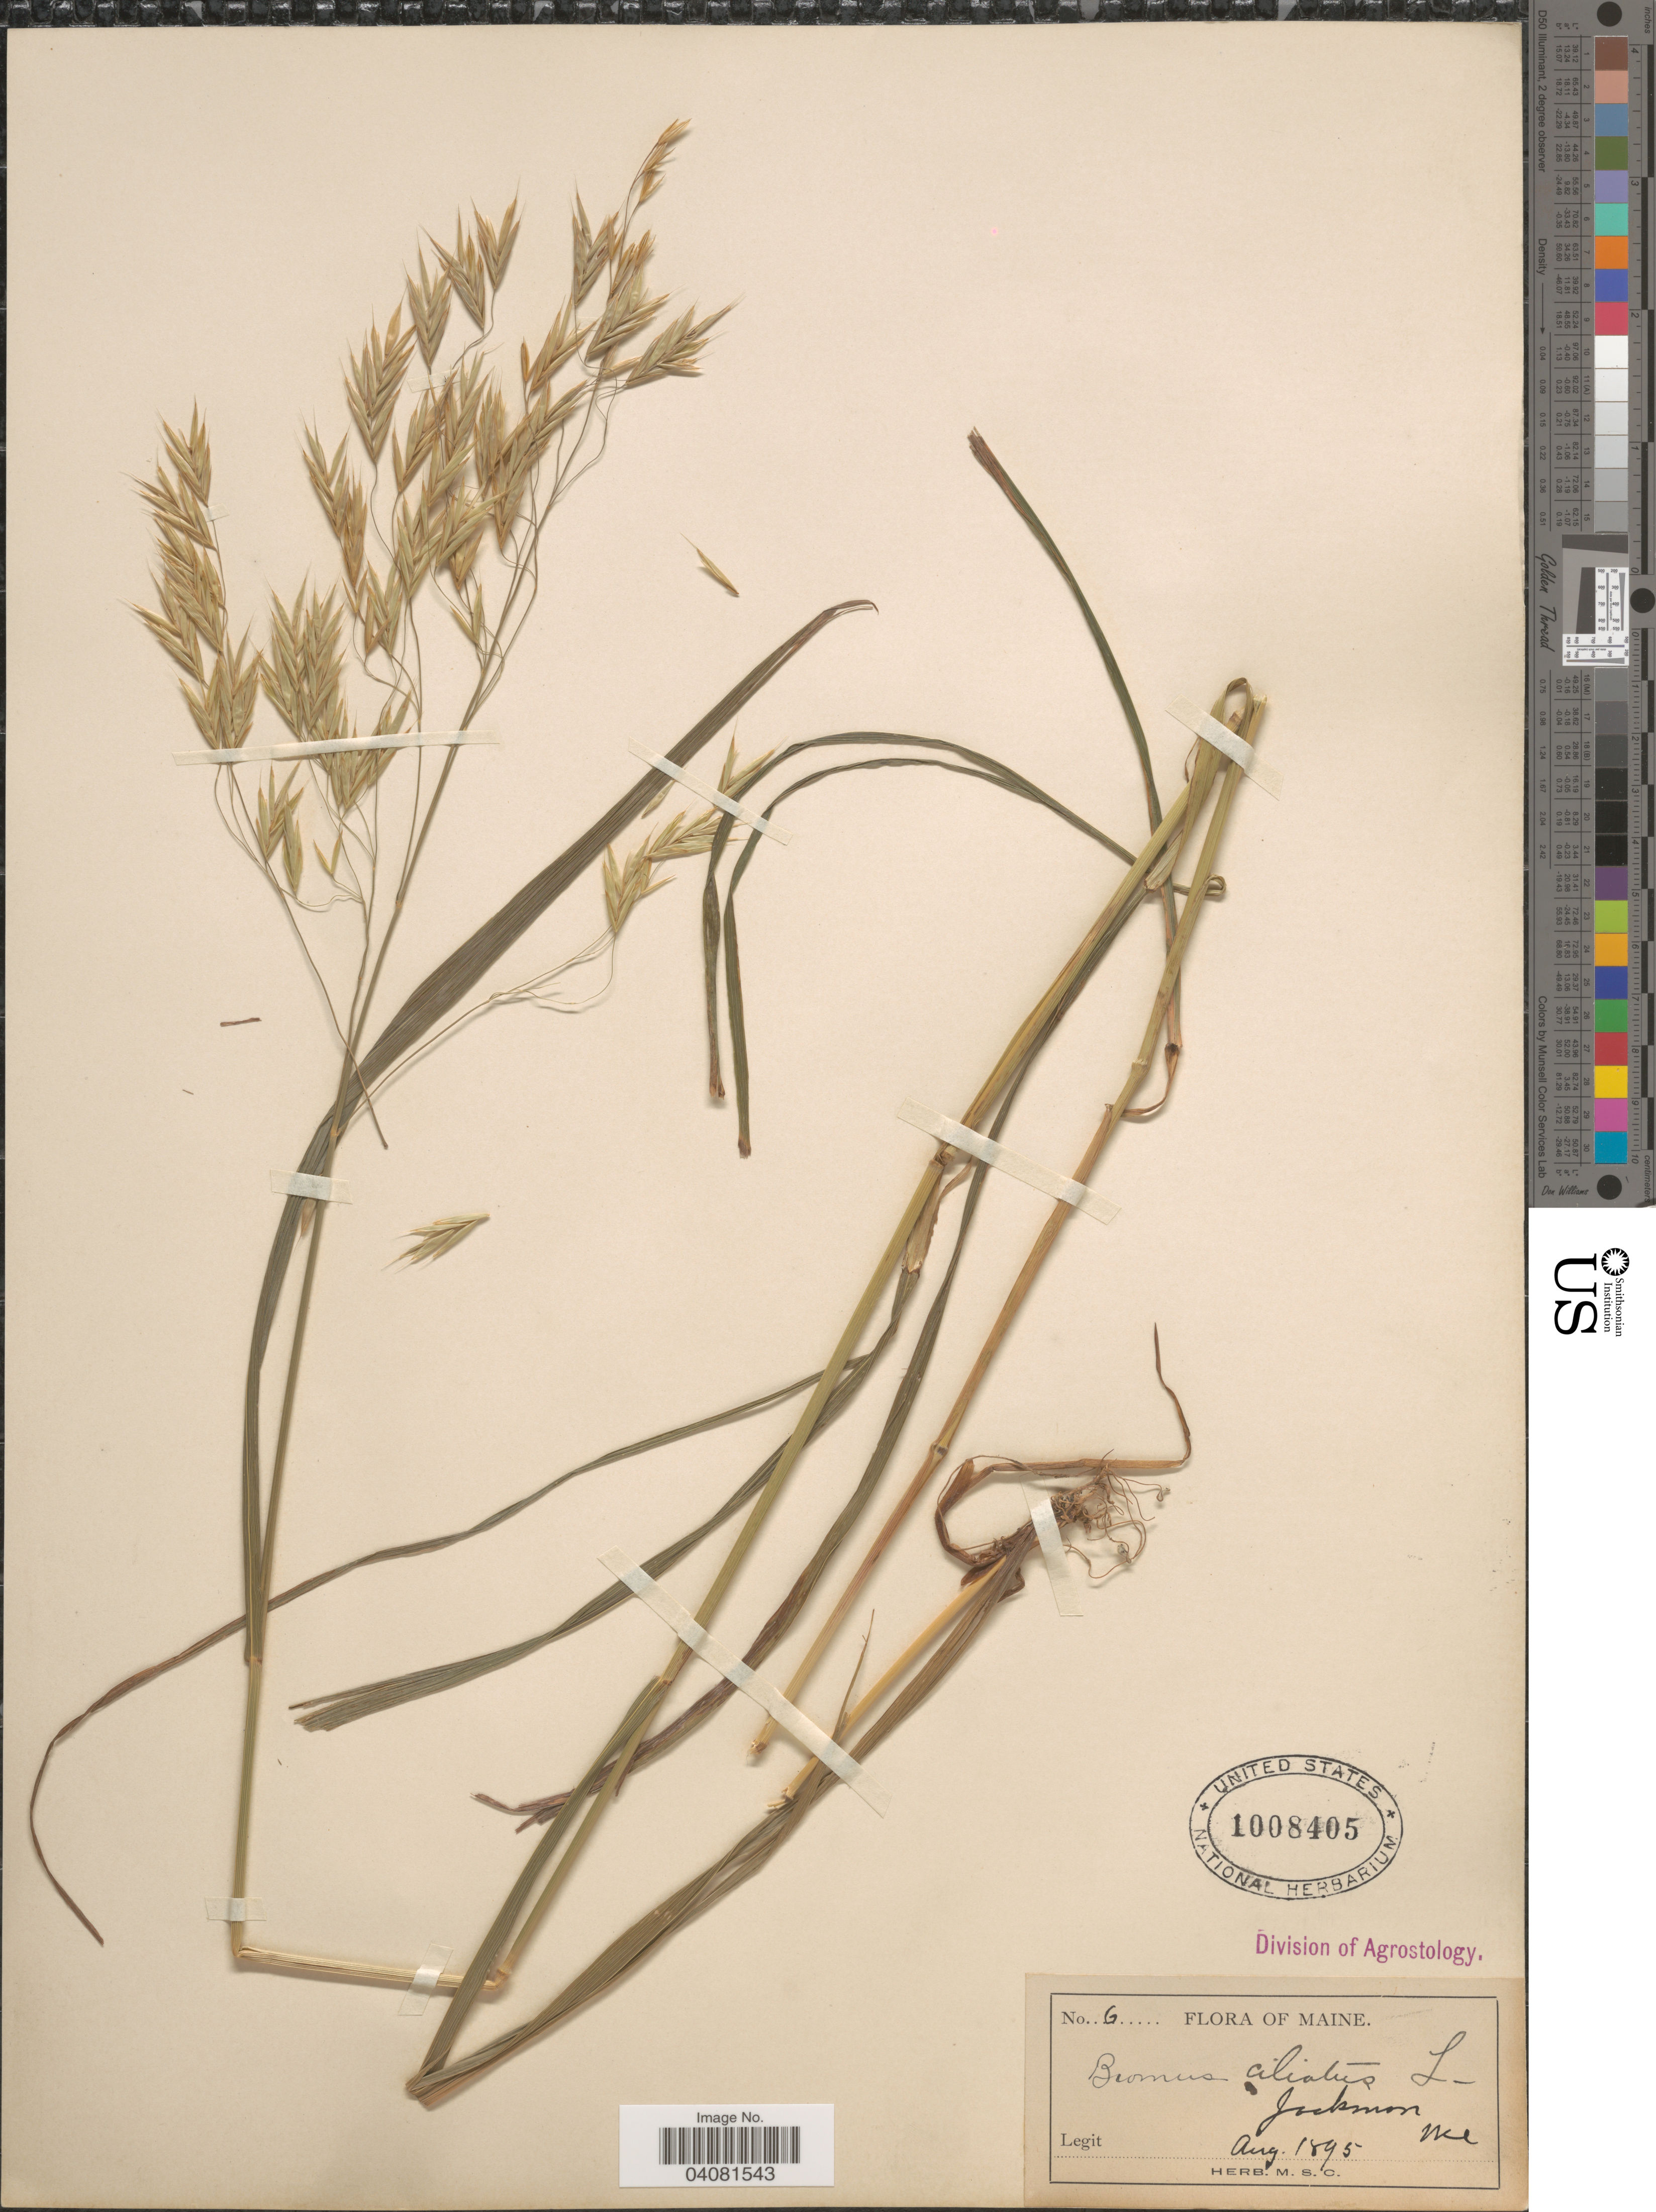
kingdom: Plantae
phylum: Tracheophyta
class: Liliopsida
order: Poales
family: Poaceae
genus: Bromus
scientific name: Bromus ciliatus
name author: L.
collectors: Ex Herb. M. S. C.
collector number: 6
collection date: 1895-08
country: United States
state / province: Maine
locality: Jackman.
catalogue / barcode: US 1008405